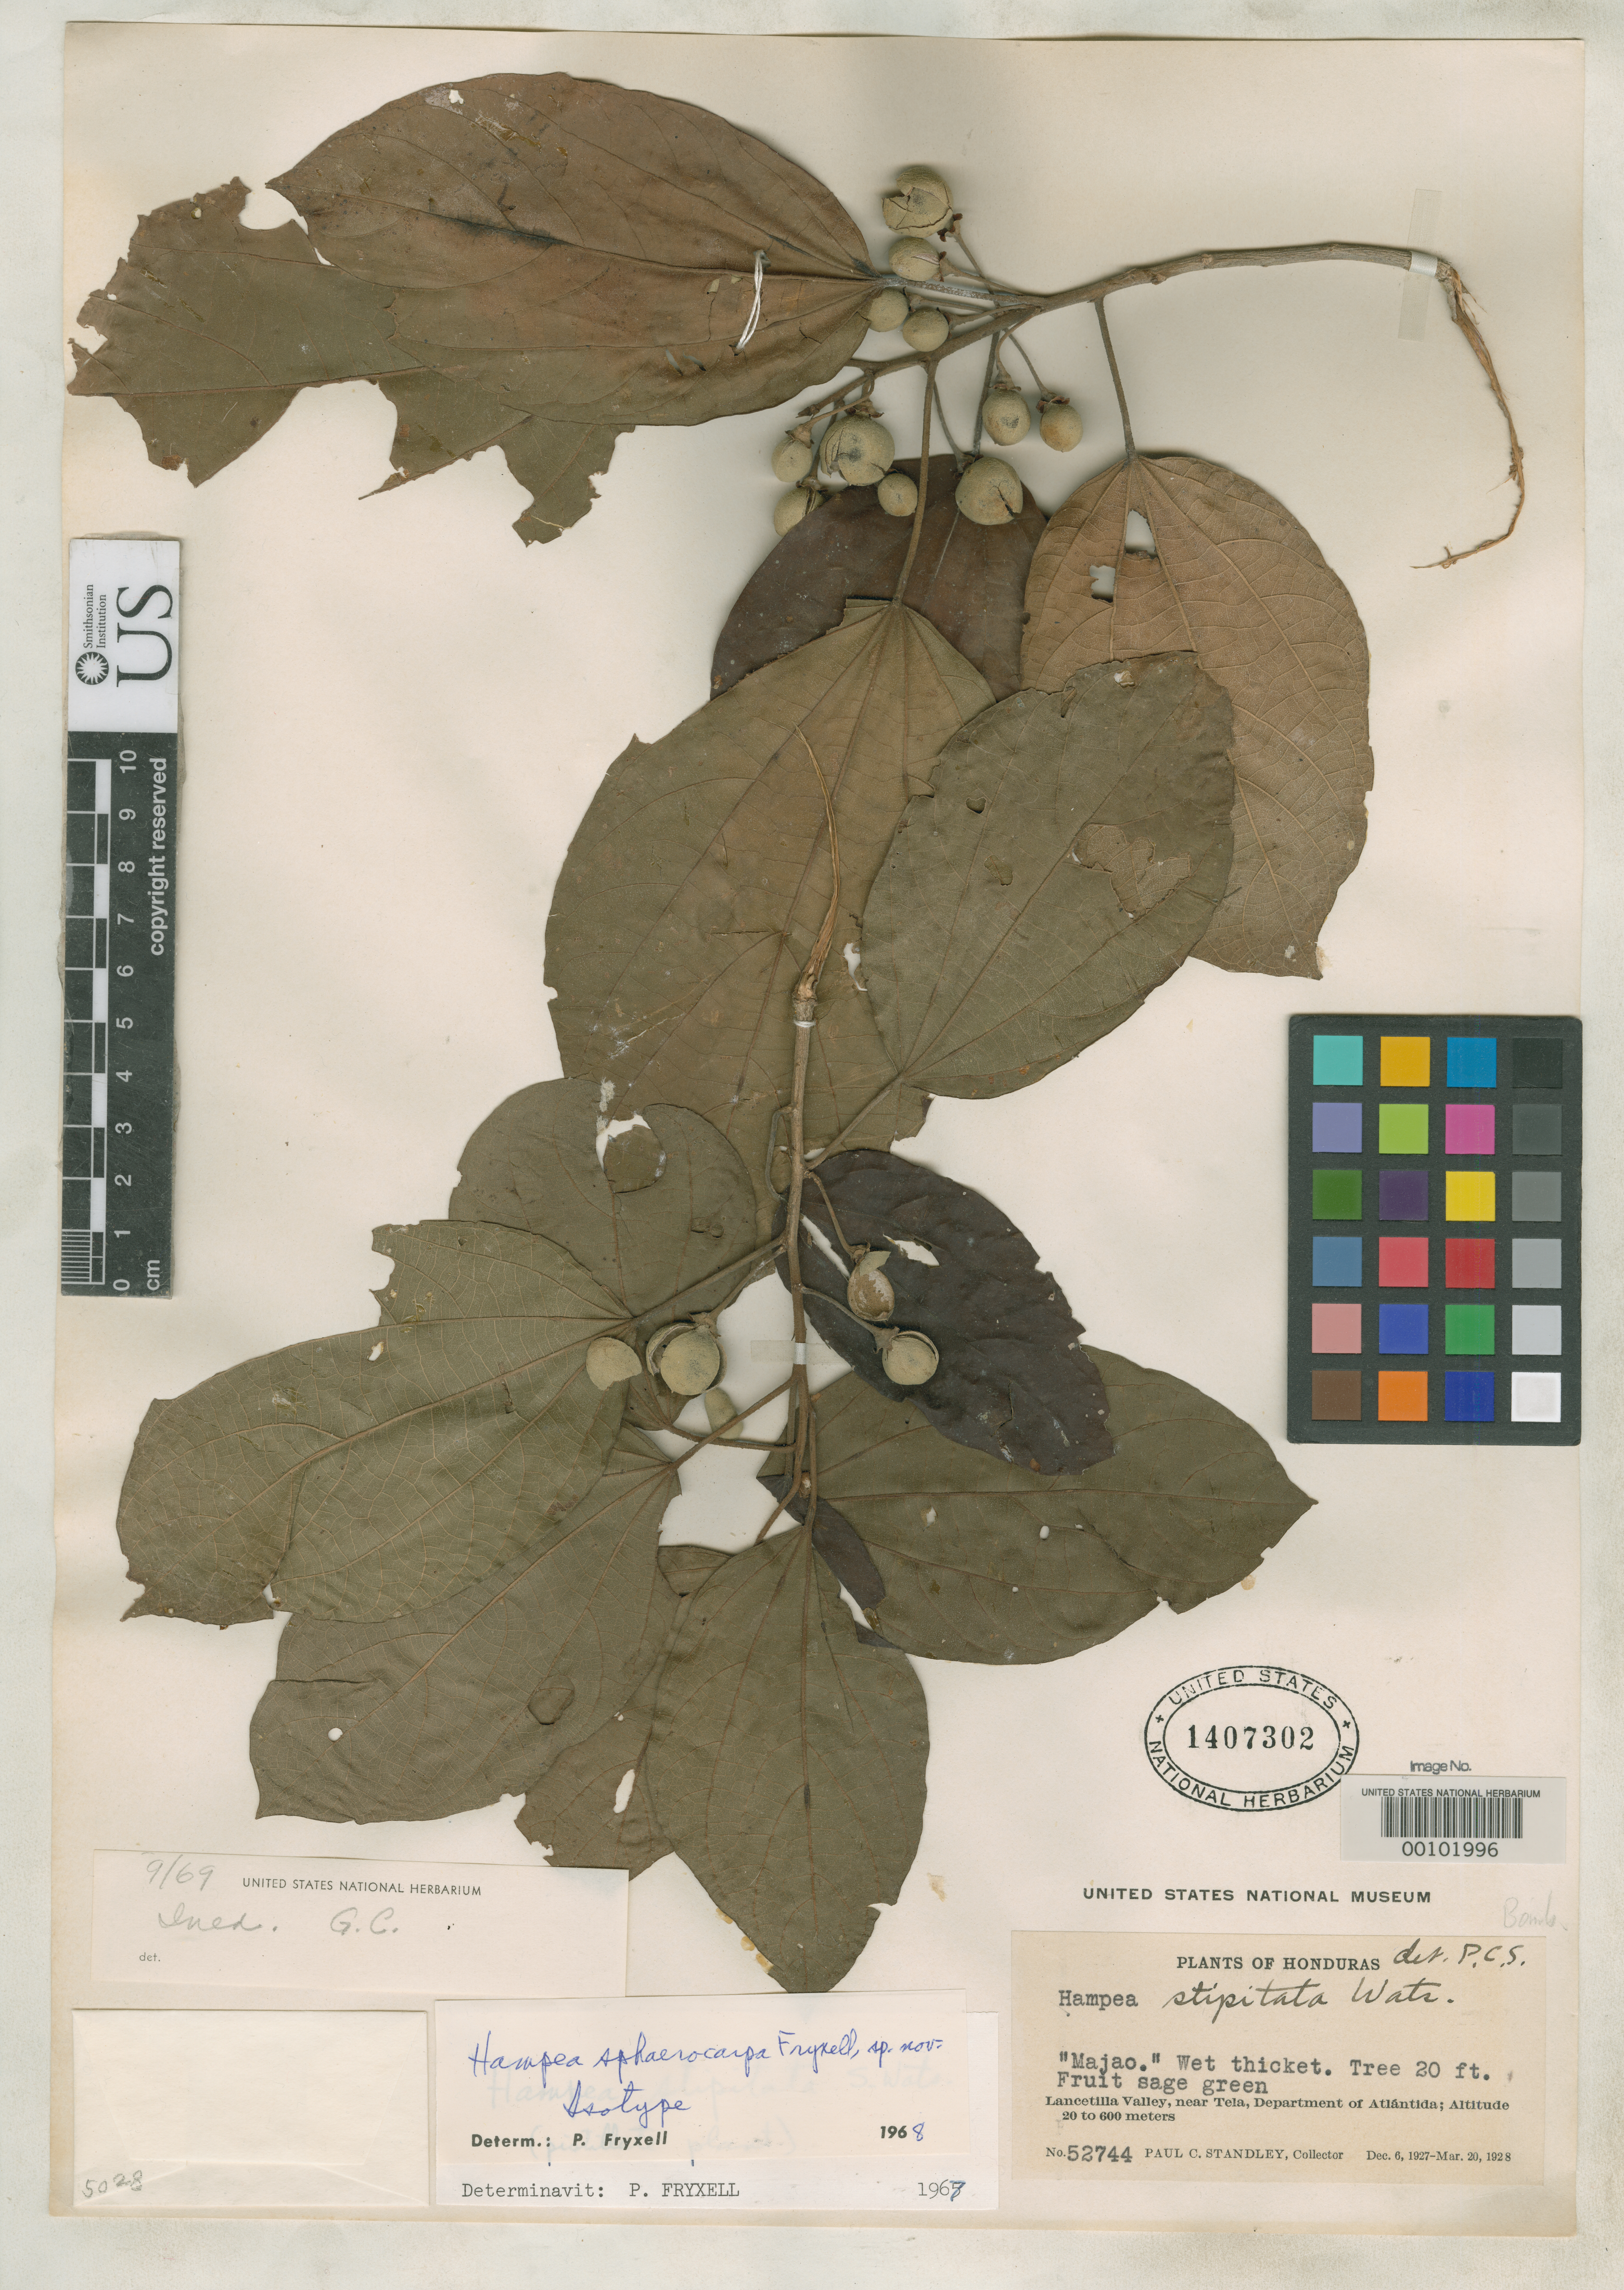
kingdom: Plantae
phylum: Tracheophyta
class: Magnoliopsida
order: Malvales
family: Malvaceae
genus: Hampea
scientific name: Hampea sphaerocarpa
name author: Fryxell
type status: Isotype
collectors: P. C. Standley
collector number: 52744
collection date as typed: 06 Dec 1927 to 20 Mar 1928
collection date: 1927-12-06/1928-03-20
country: Honduras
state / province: Atlántida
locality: Lancetilla Valley, near Tela.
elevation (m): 20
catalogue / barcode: US 1407302